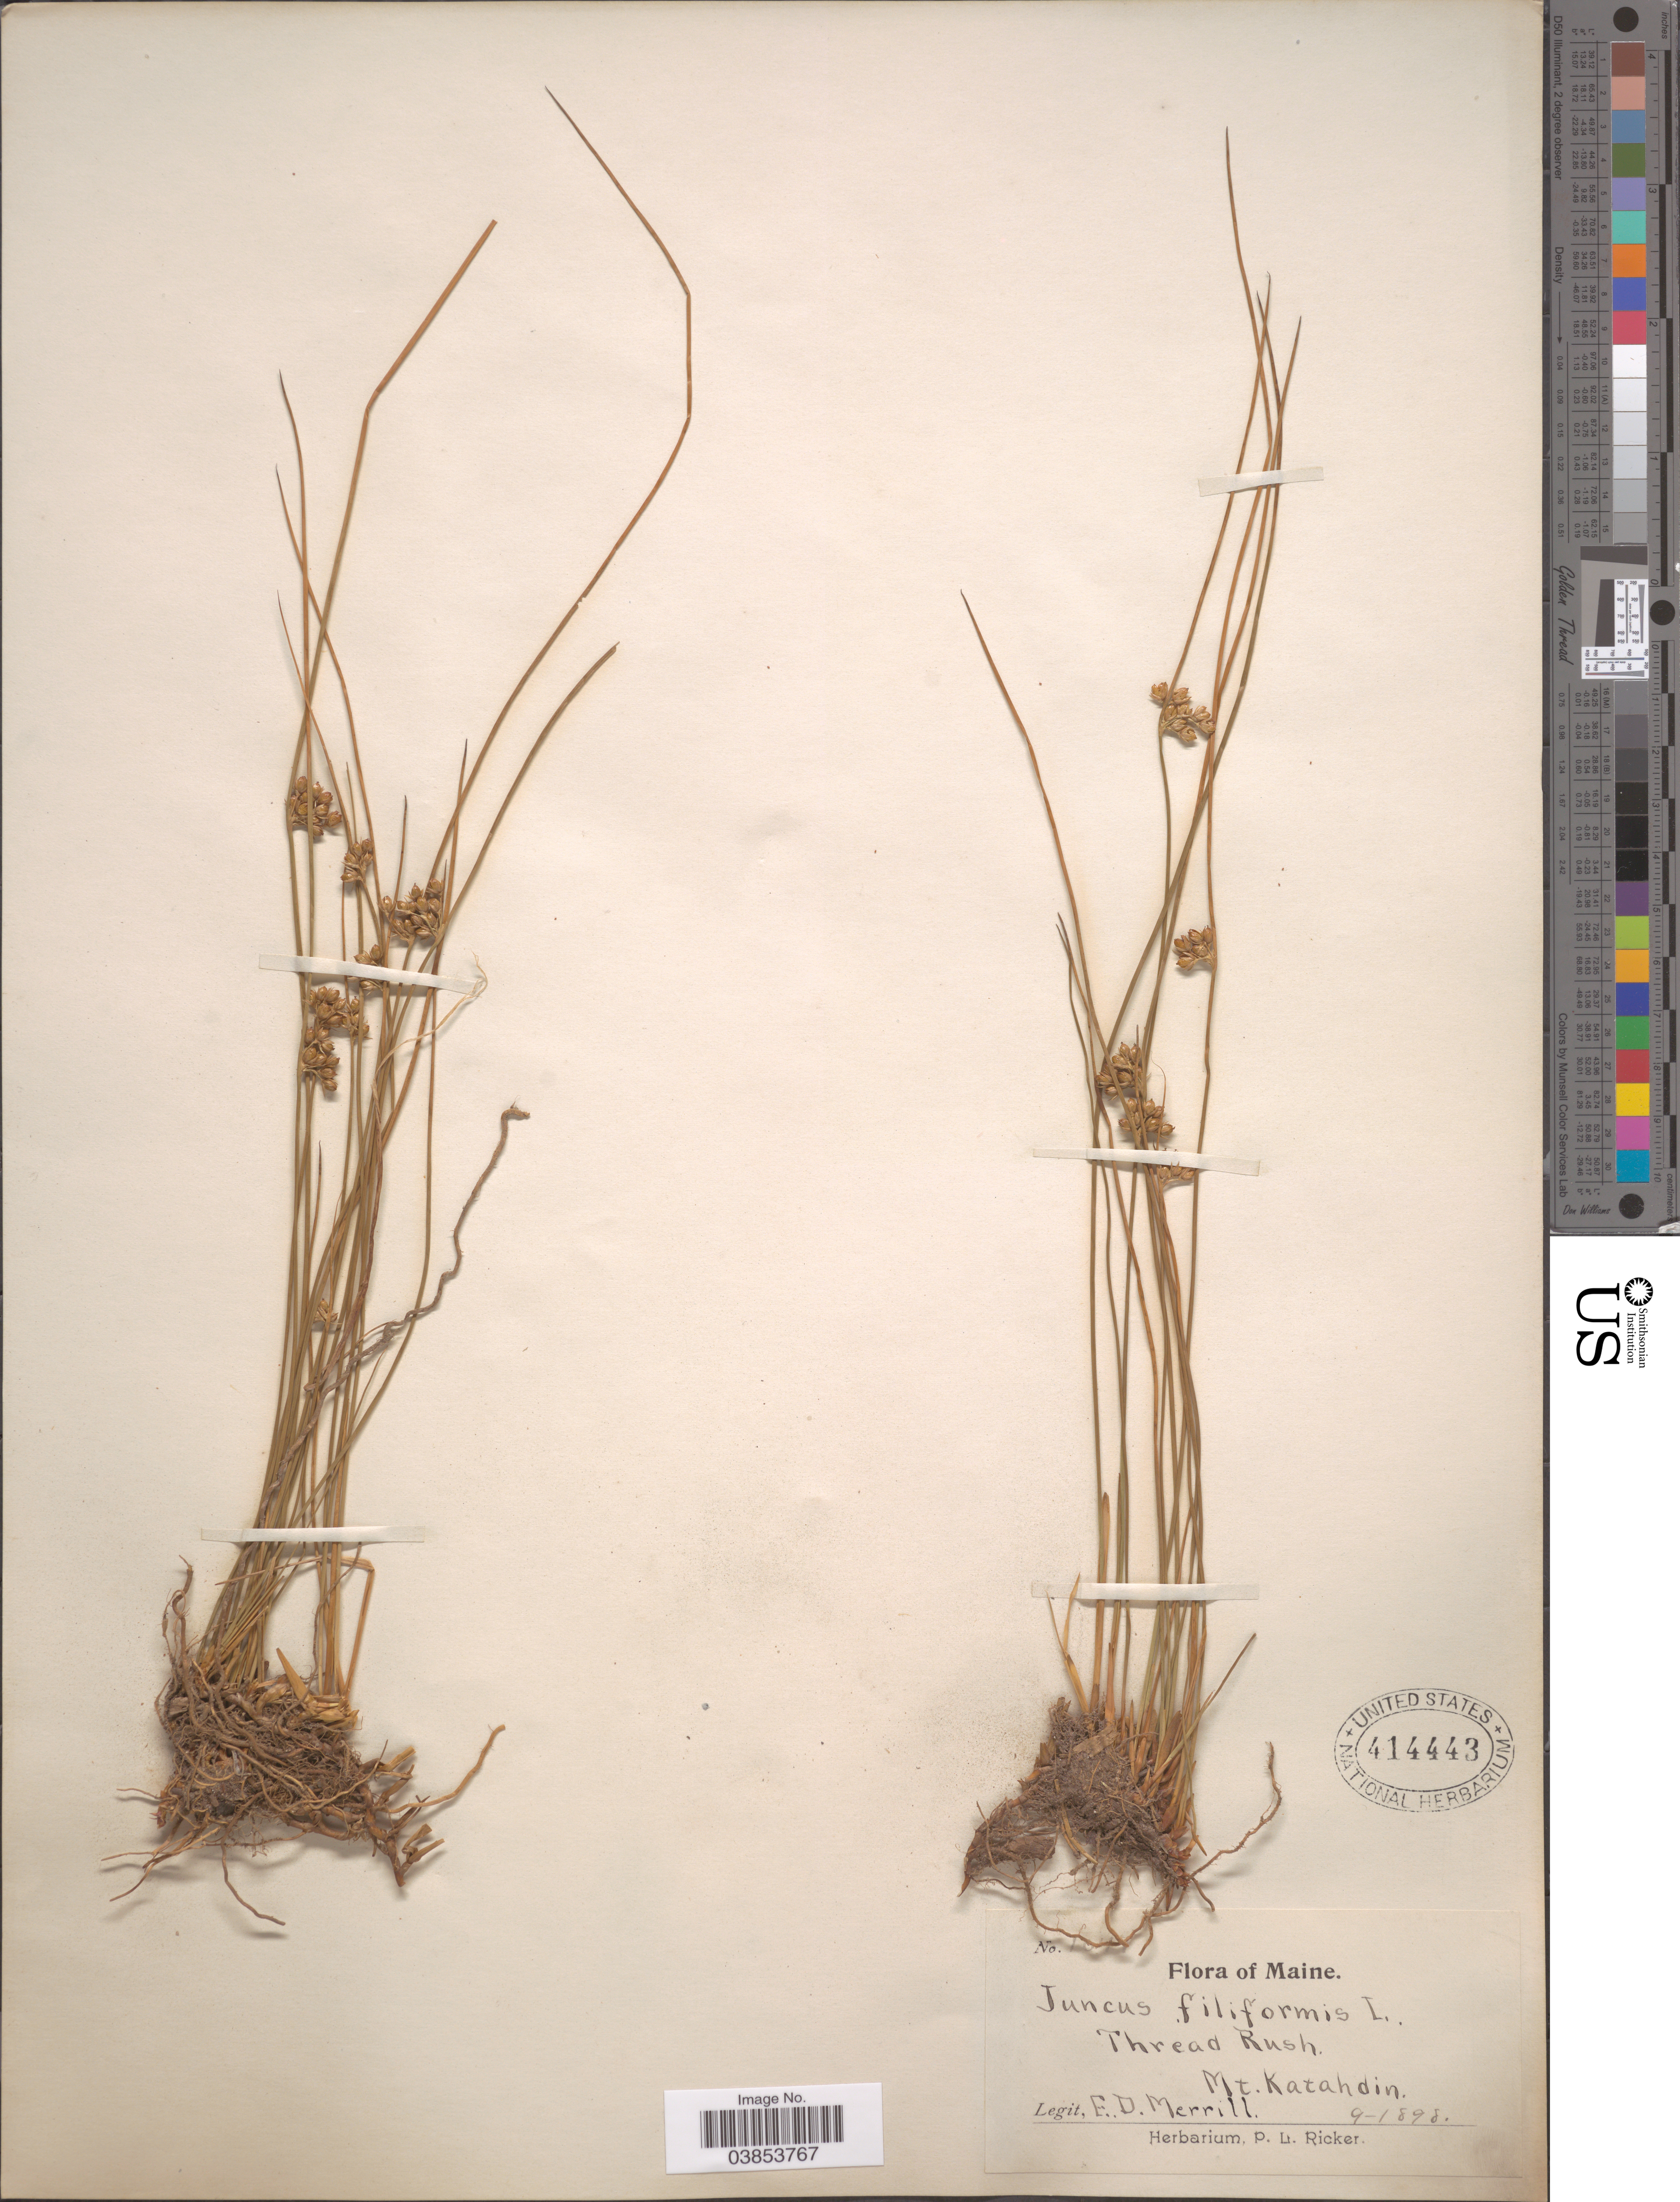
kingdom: Plantae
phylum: Tracheophyta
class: Liliopsida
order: Poales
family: Juncaceae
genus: Juncus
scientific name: Juncus filiformis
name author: L.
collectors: E. D. Merrill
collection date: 1898-09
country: United States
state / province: Maine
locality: Thread Rush. Mt. Katahdin.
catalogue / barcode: US 414443